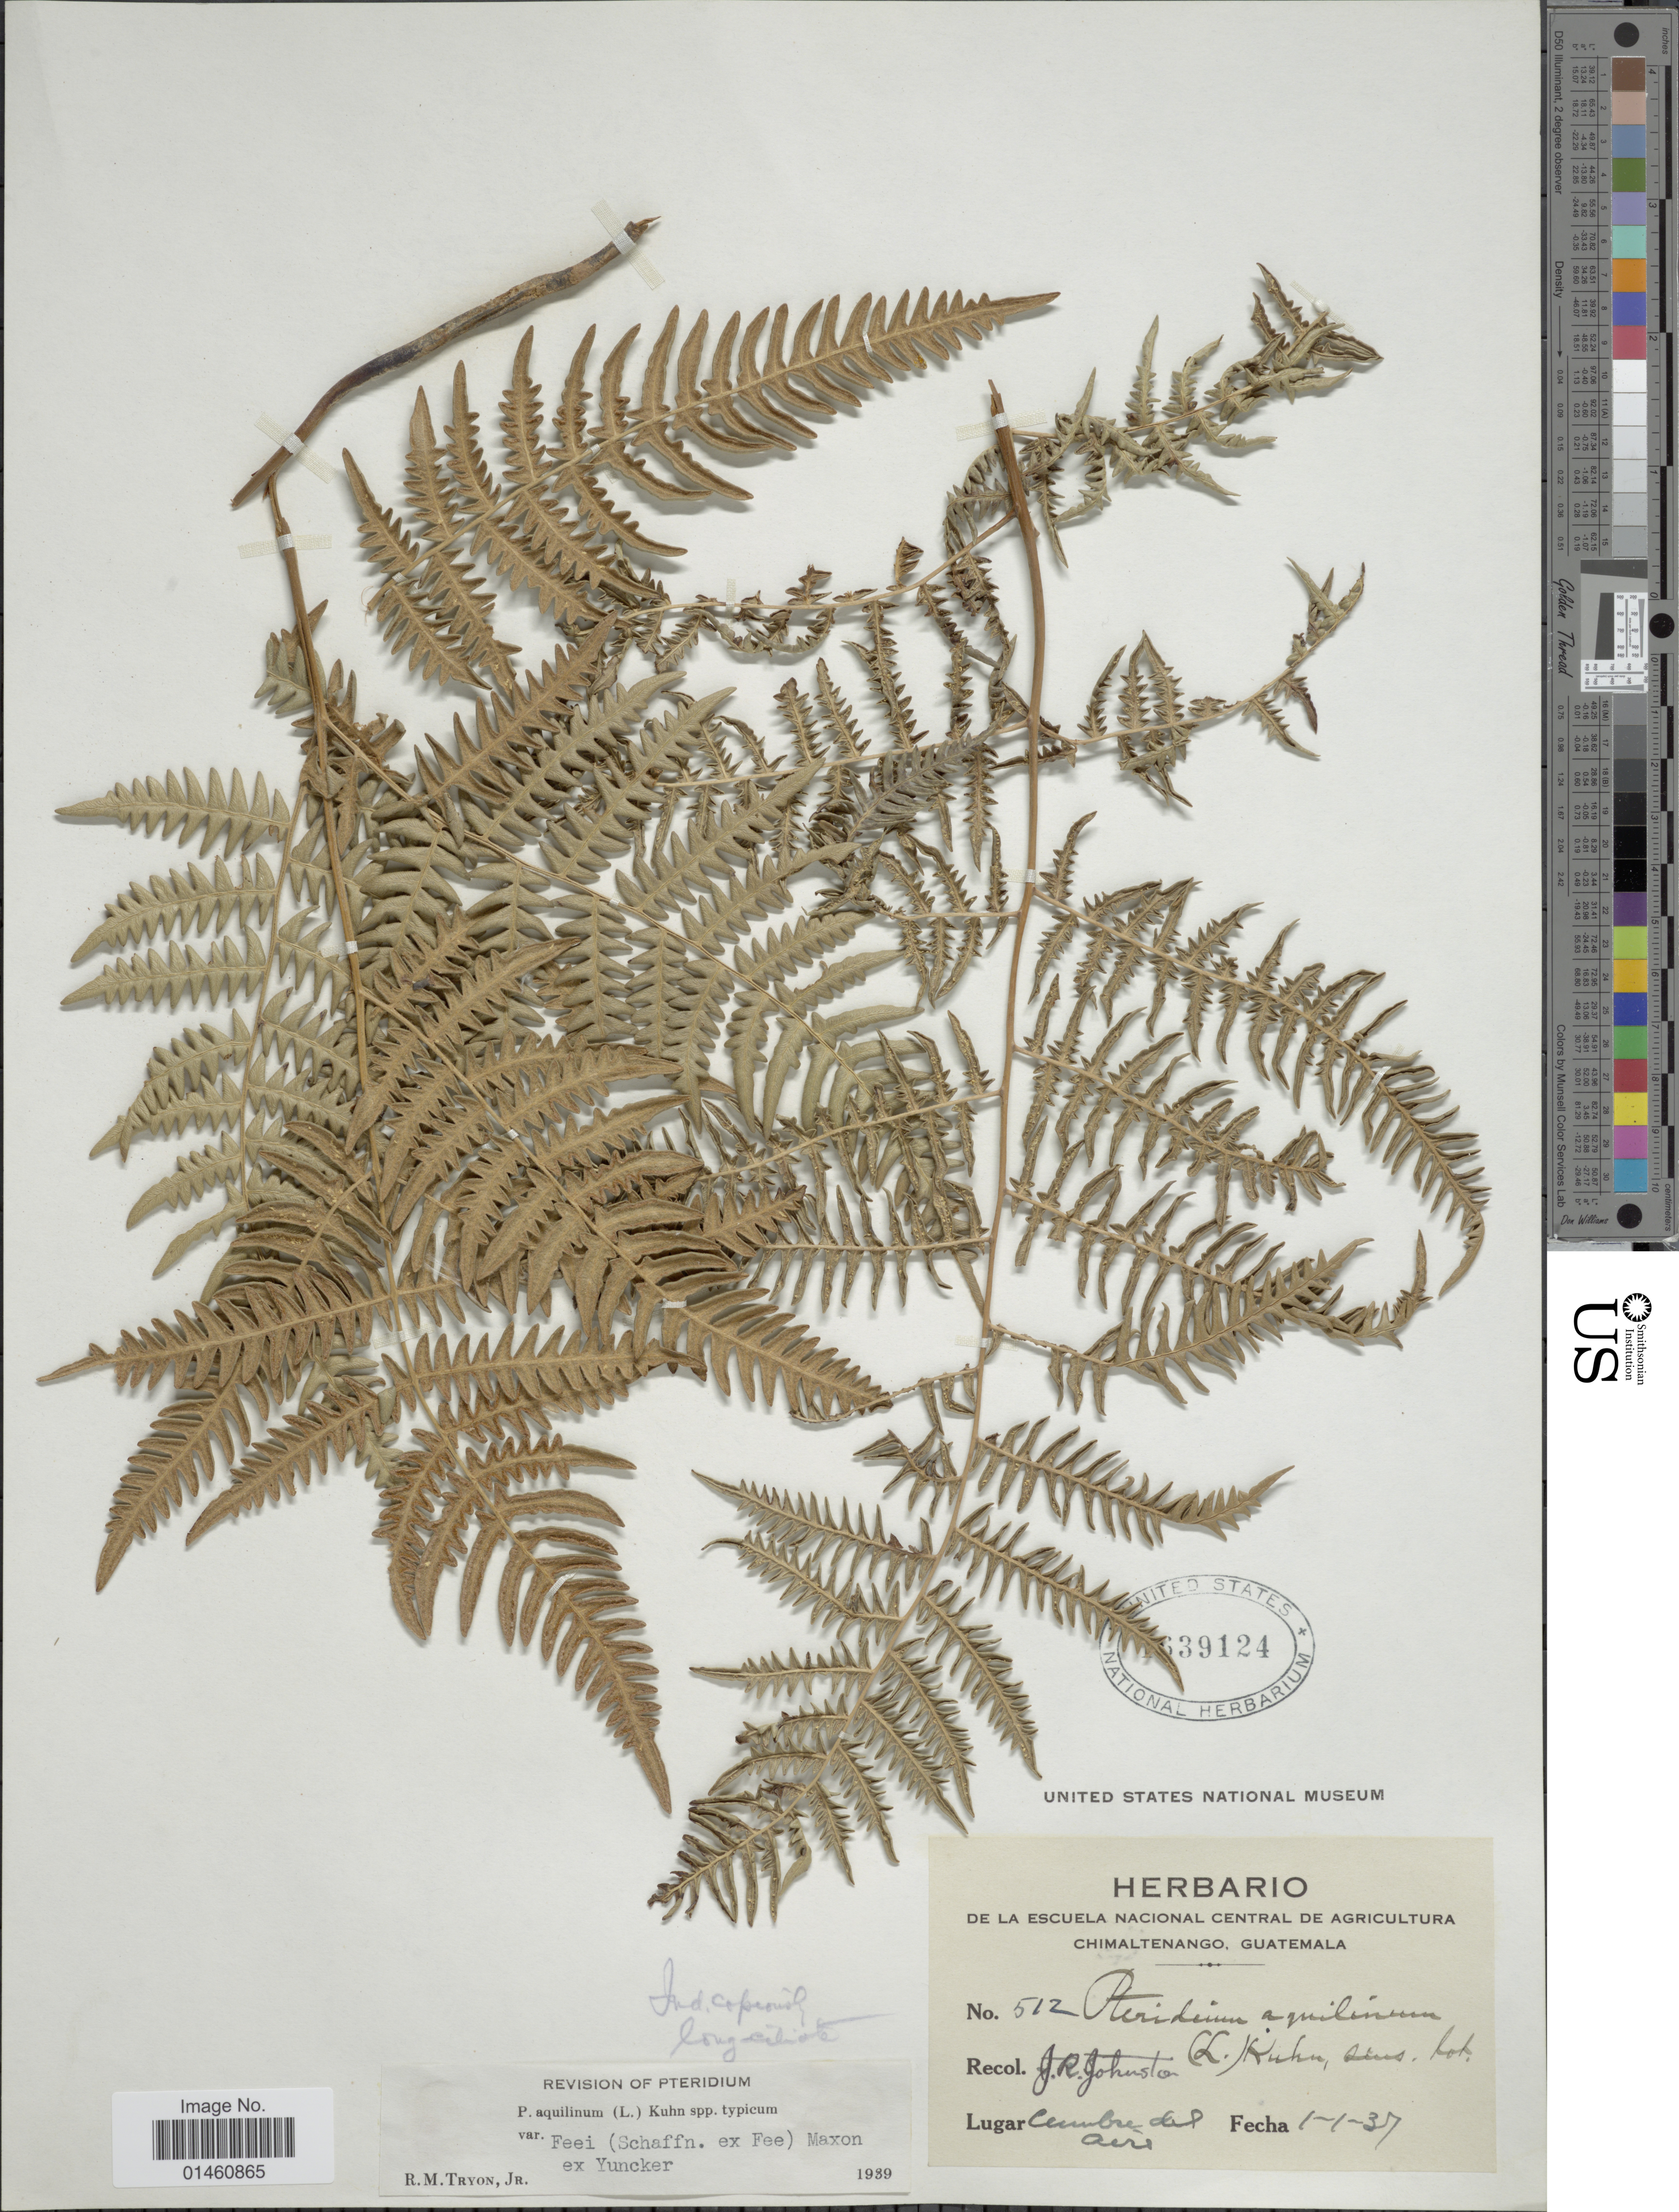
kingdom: Plantae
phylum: Tracheophyta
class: Polypodiopsida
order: Polypodiales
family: Dennstaedtiaceae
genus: Pteridium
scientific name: Pteridium aquilinum var. feei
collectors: J. Johnston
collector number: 512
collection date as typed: Transcribed d/m/y: 1/1/37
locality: Lugar Cumbre del Aere. [interpreted]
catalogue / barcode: US 1639124